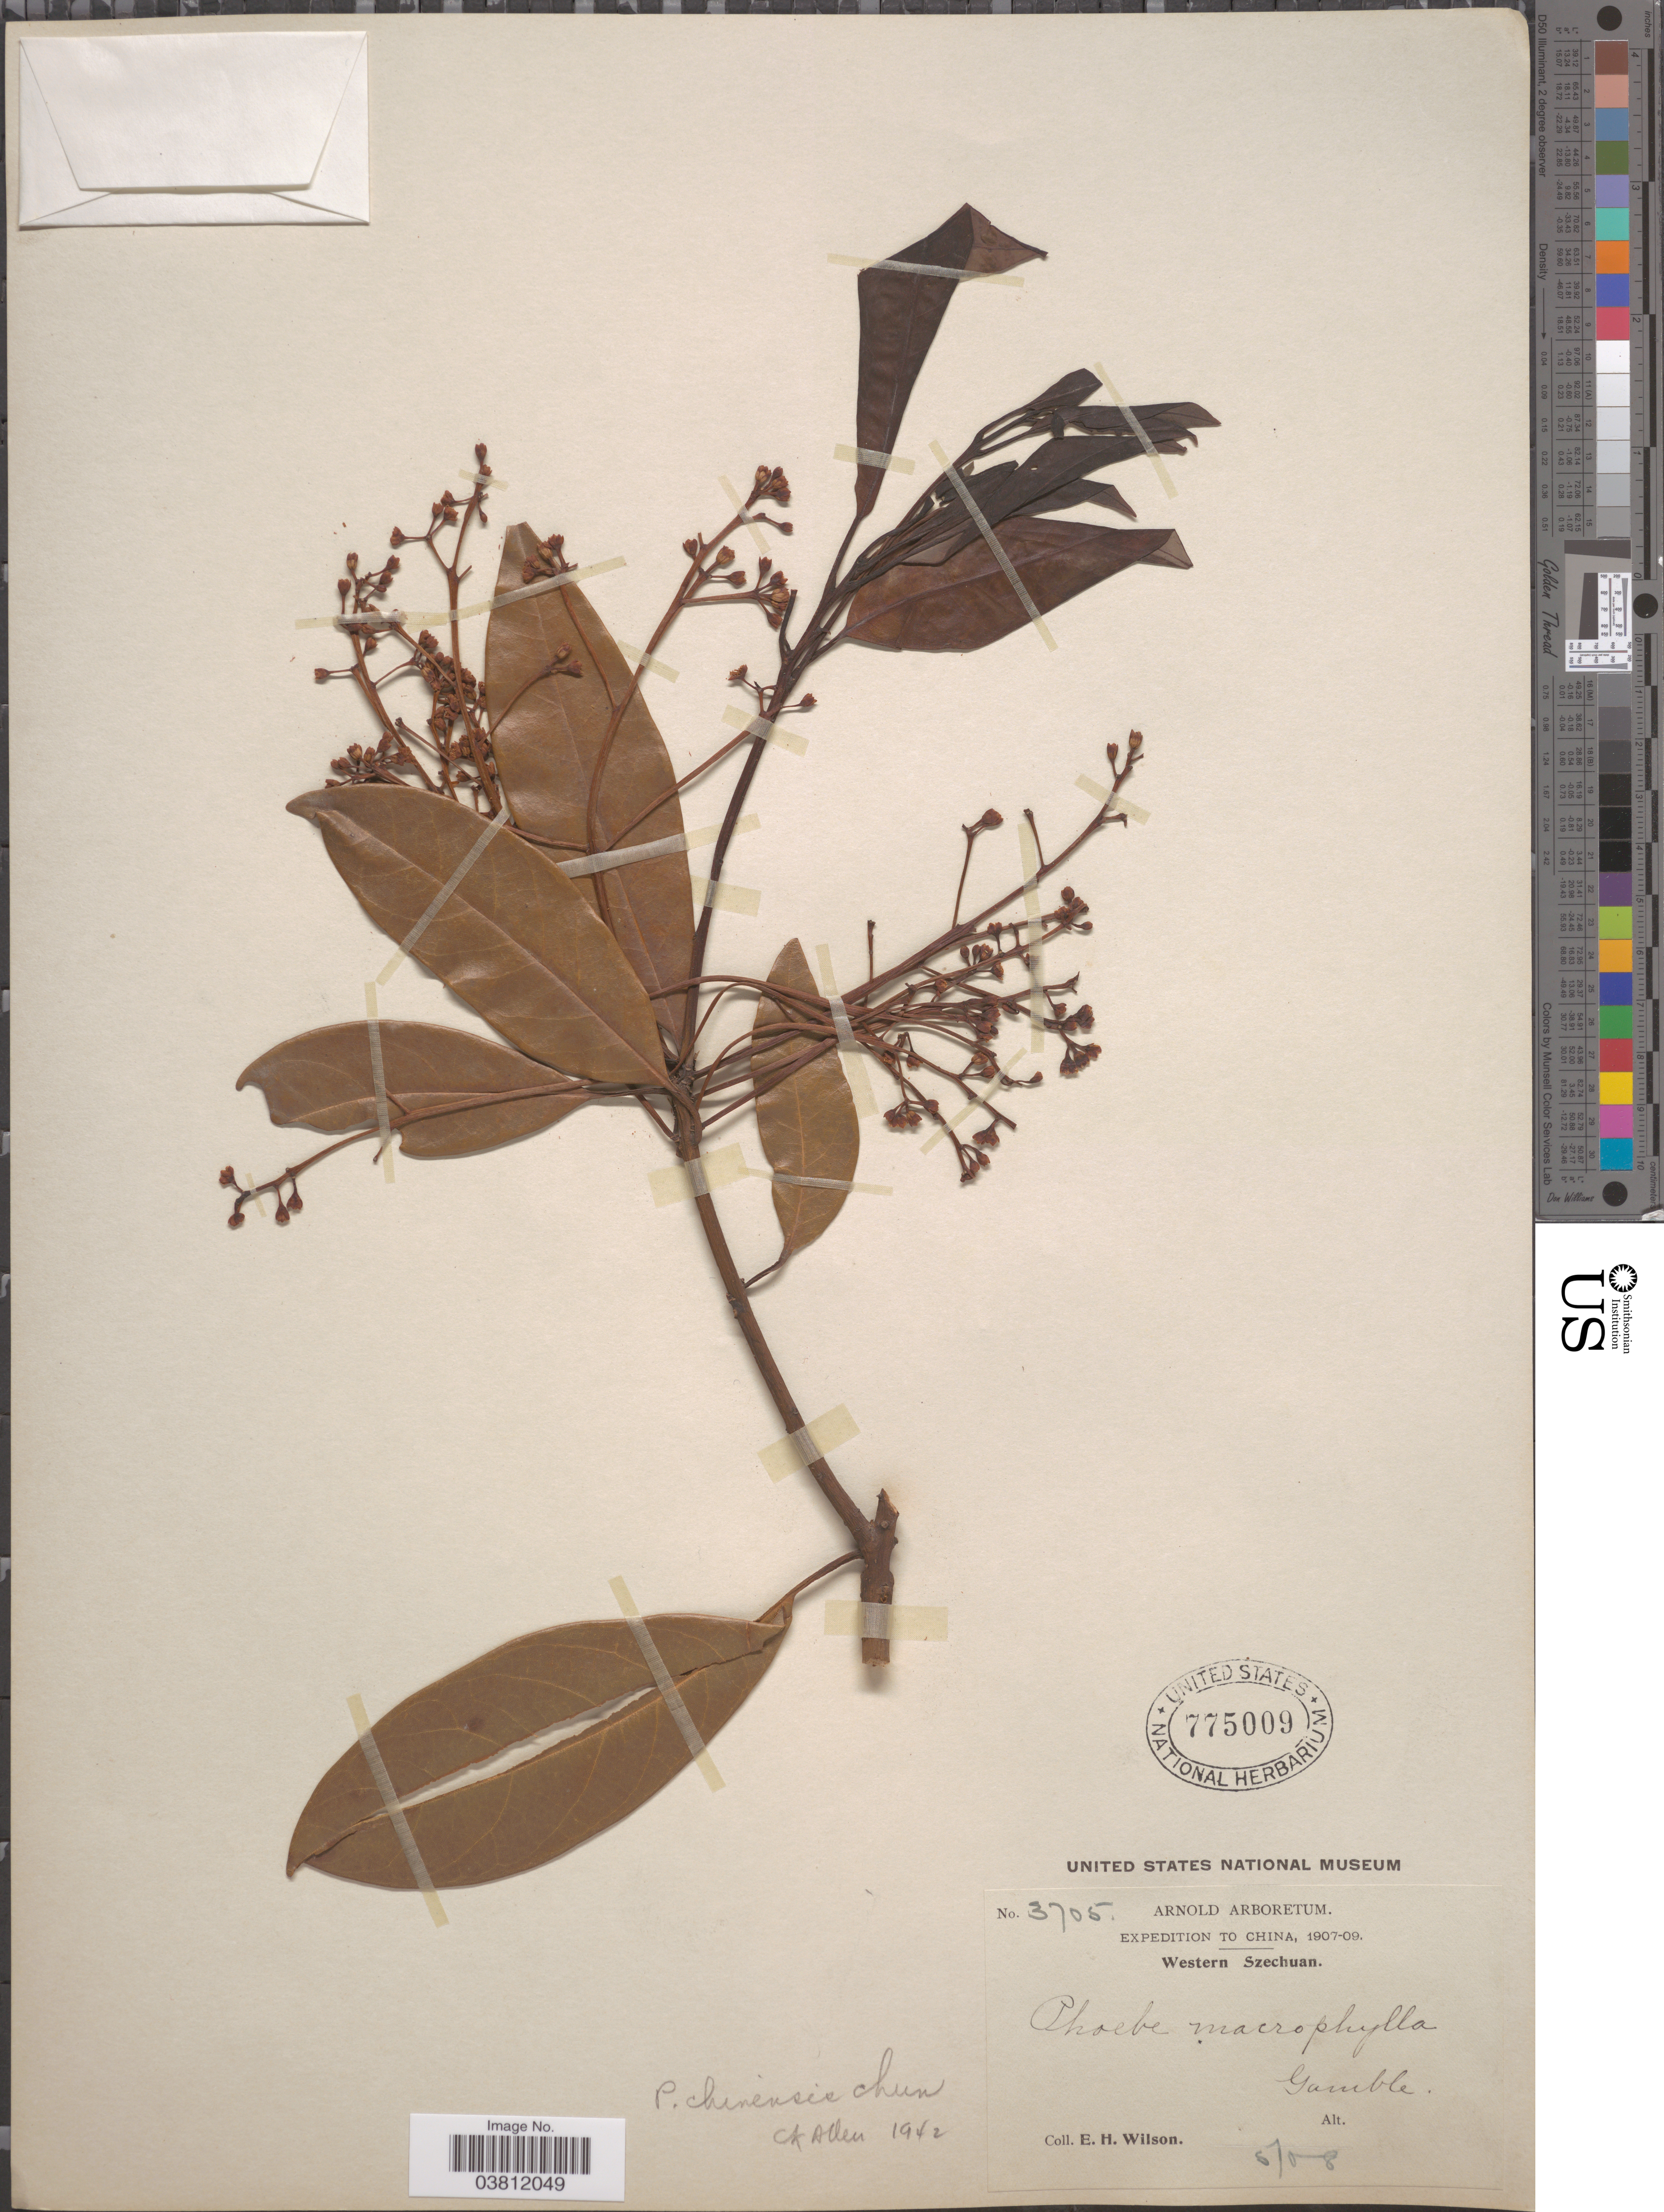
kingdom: Plantae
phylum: Tracheophyta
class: Magnoliopsida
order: Laurales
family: Lauraceae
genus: Phoebe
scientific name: Phoebe chinensis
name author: Chun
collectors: E. Wilson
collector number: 3705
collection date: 1908-05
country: China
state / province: Sichuan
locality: Western Szechuan. gamble.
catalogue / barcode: US 775009